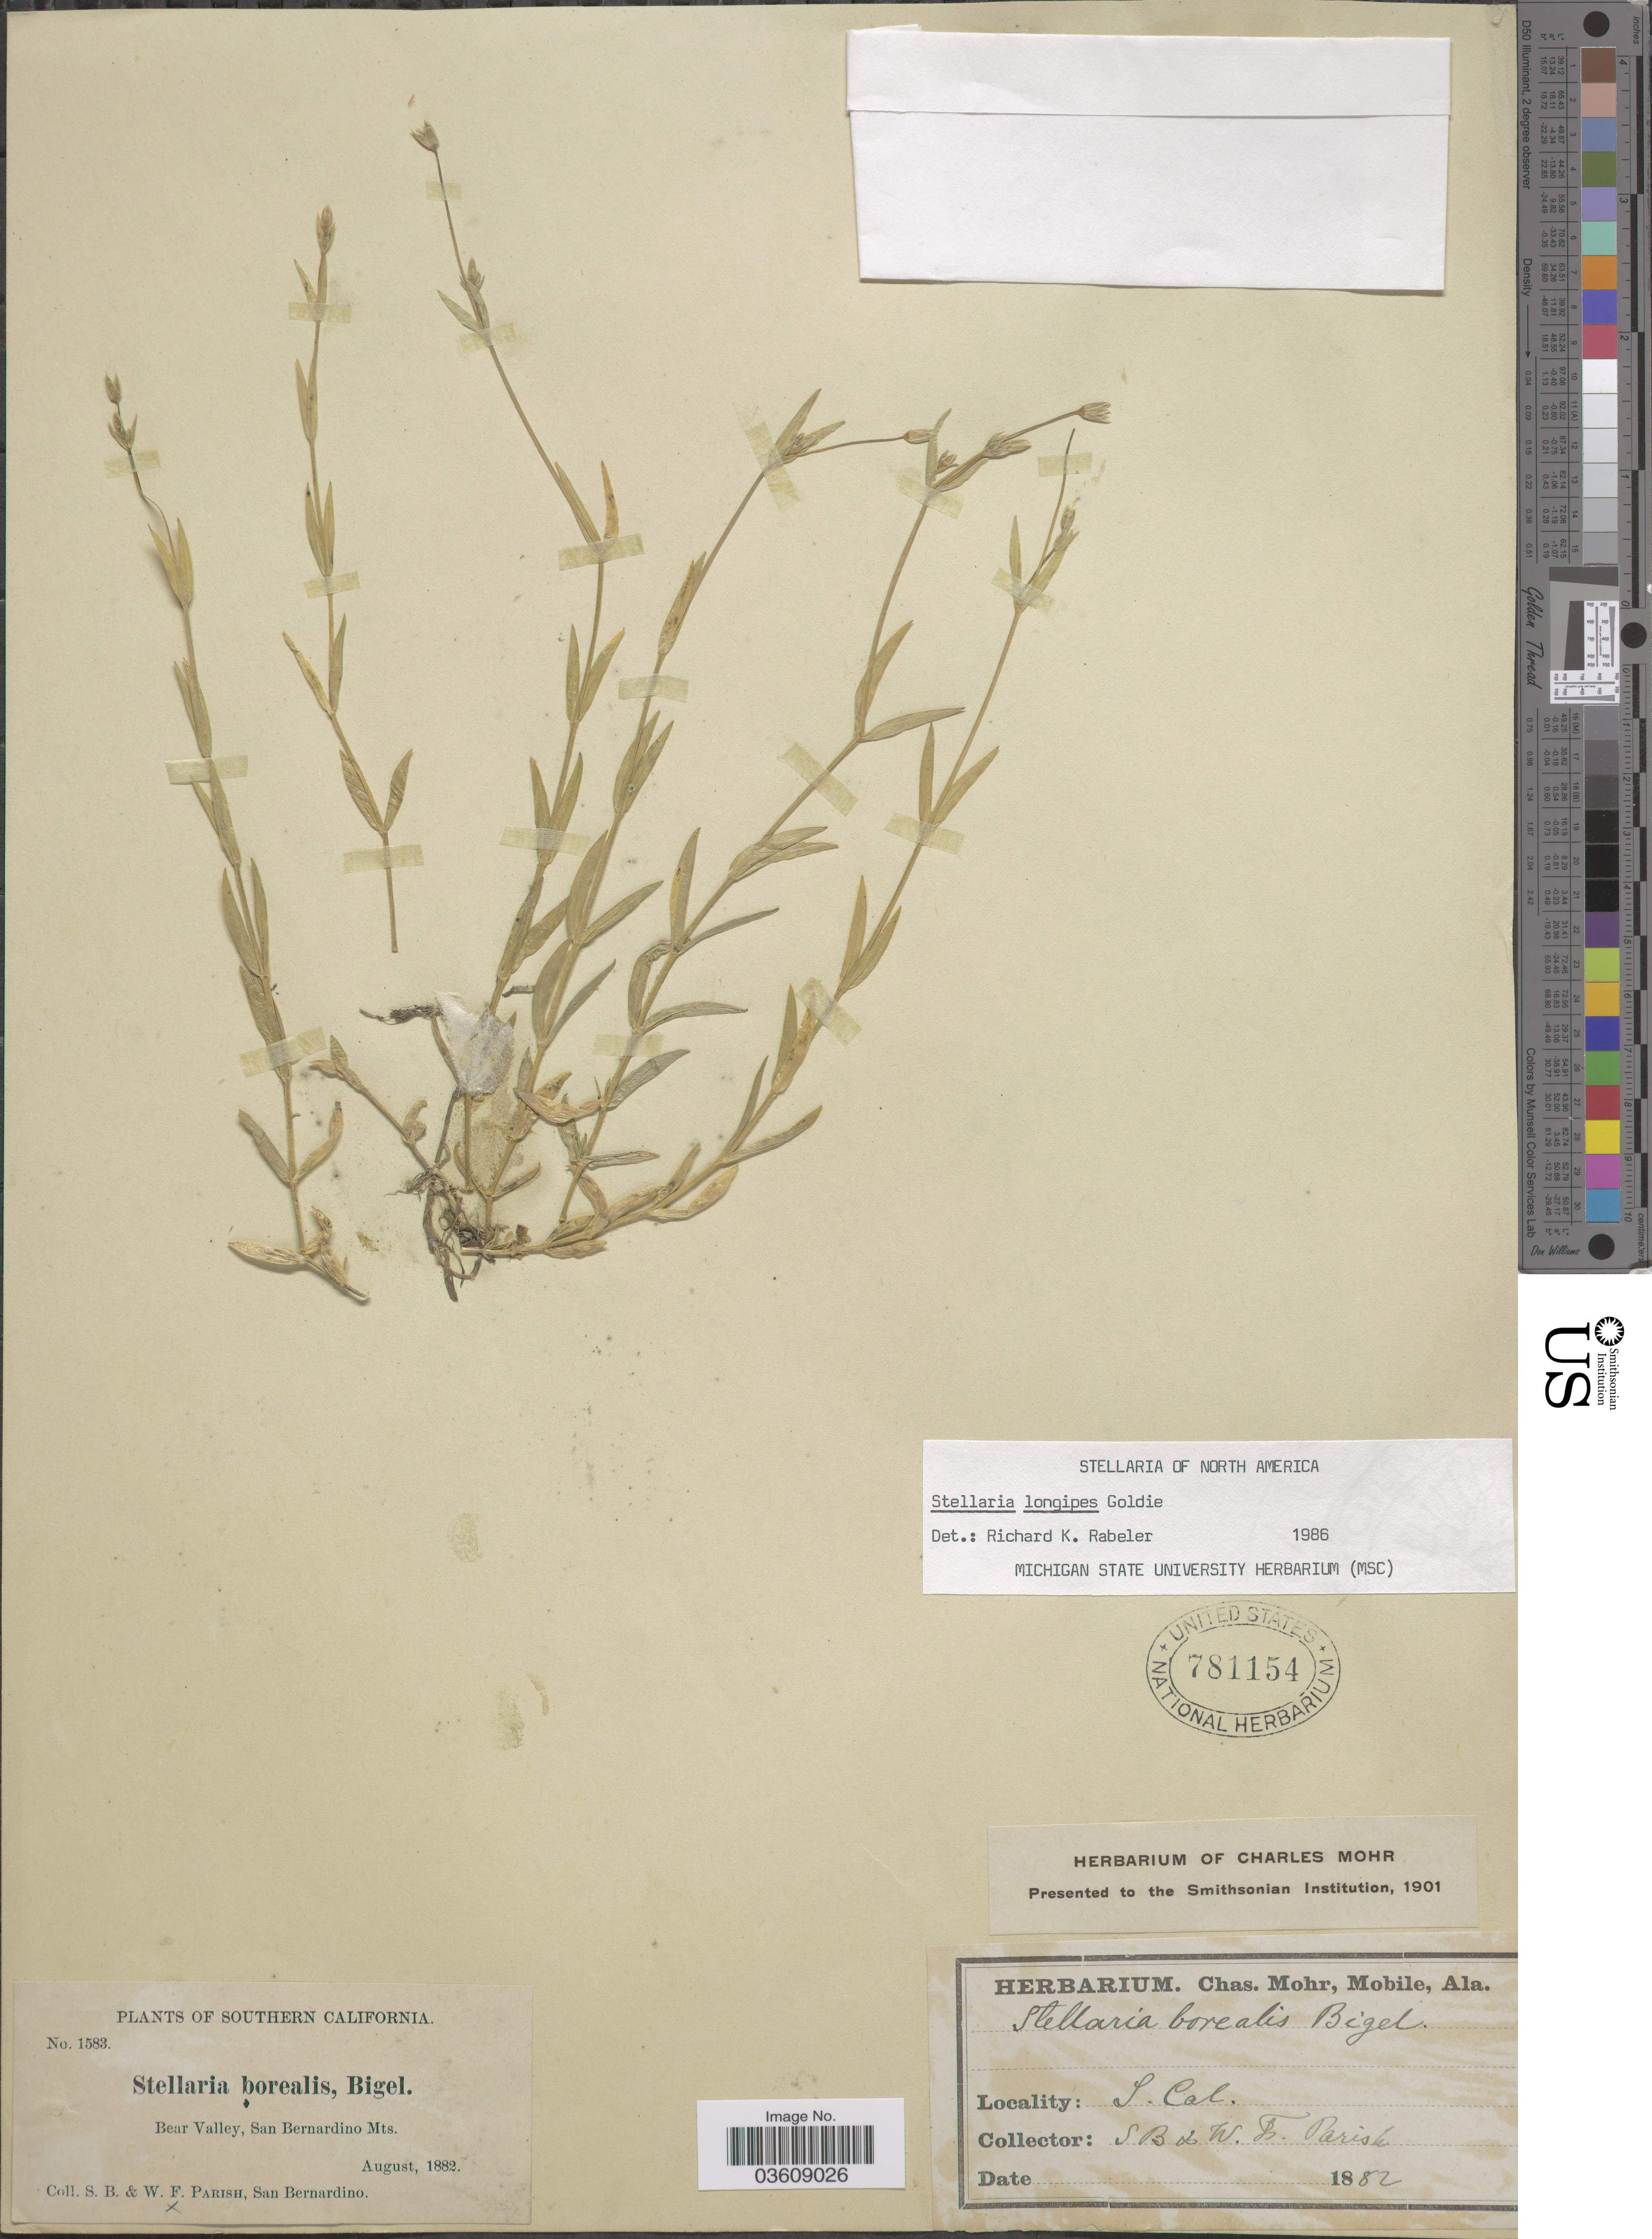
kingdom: Plantae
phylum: Tracheophyta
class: Magnoliopsida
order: Caryophyllales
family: Caryophyllaceae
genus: Stellaria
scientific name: Stellaria longipes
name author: Goldie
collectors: S. B. Parish & W. F. Parish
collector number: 1583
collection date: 1882-08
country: United States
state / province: California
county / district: San Bernardino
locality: Southern California. Bear Valley, San Bernardino Mts.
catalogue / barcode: US 781154